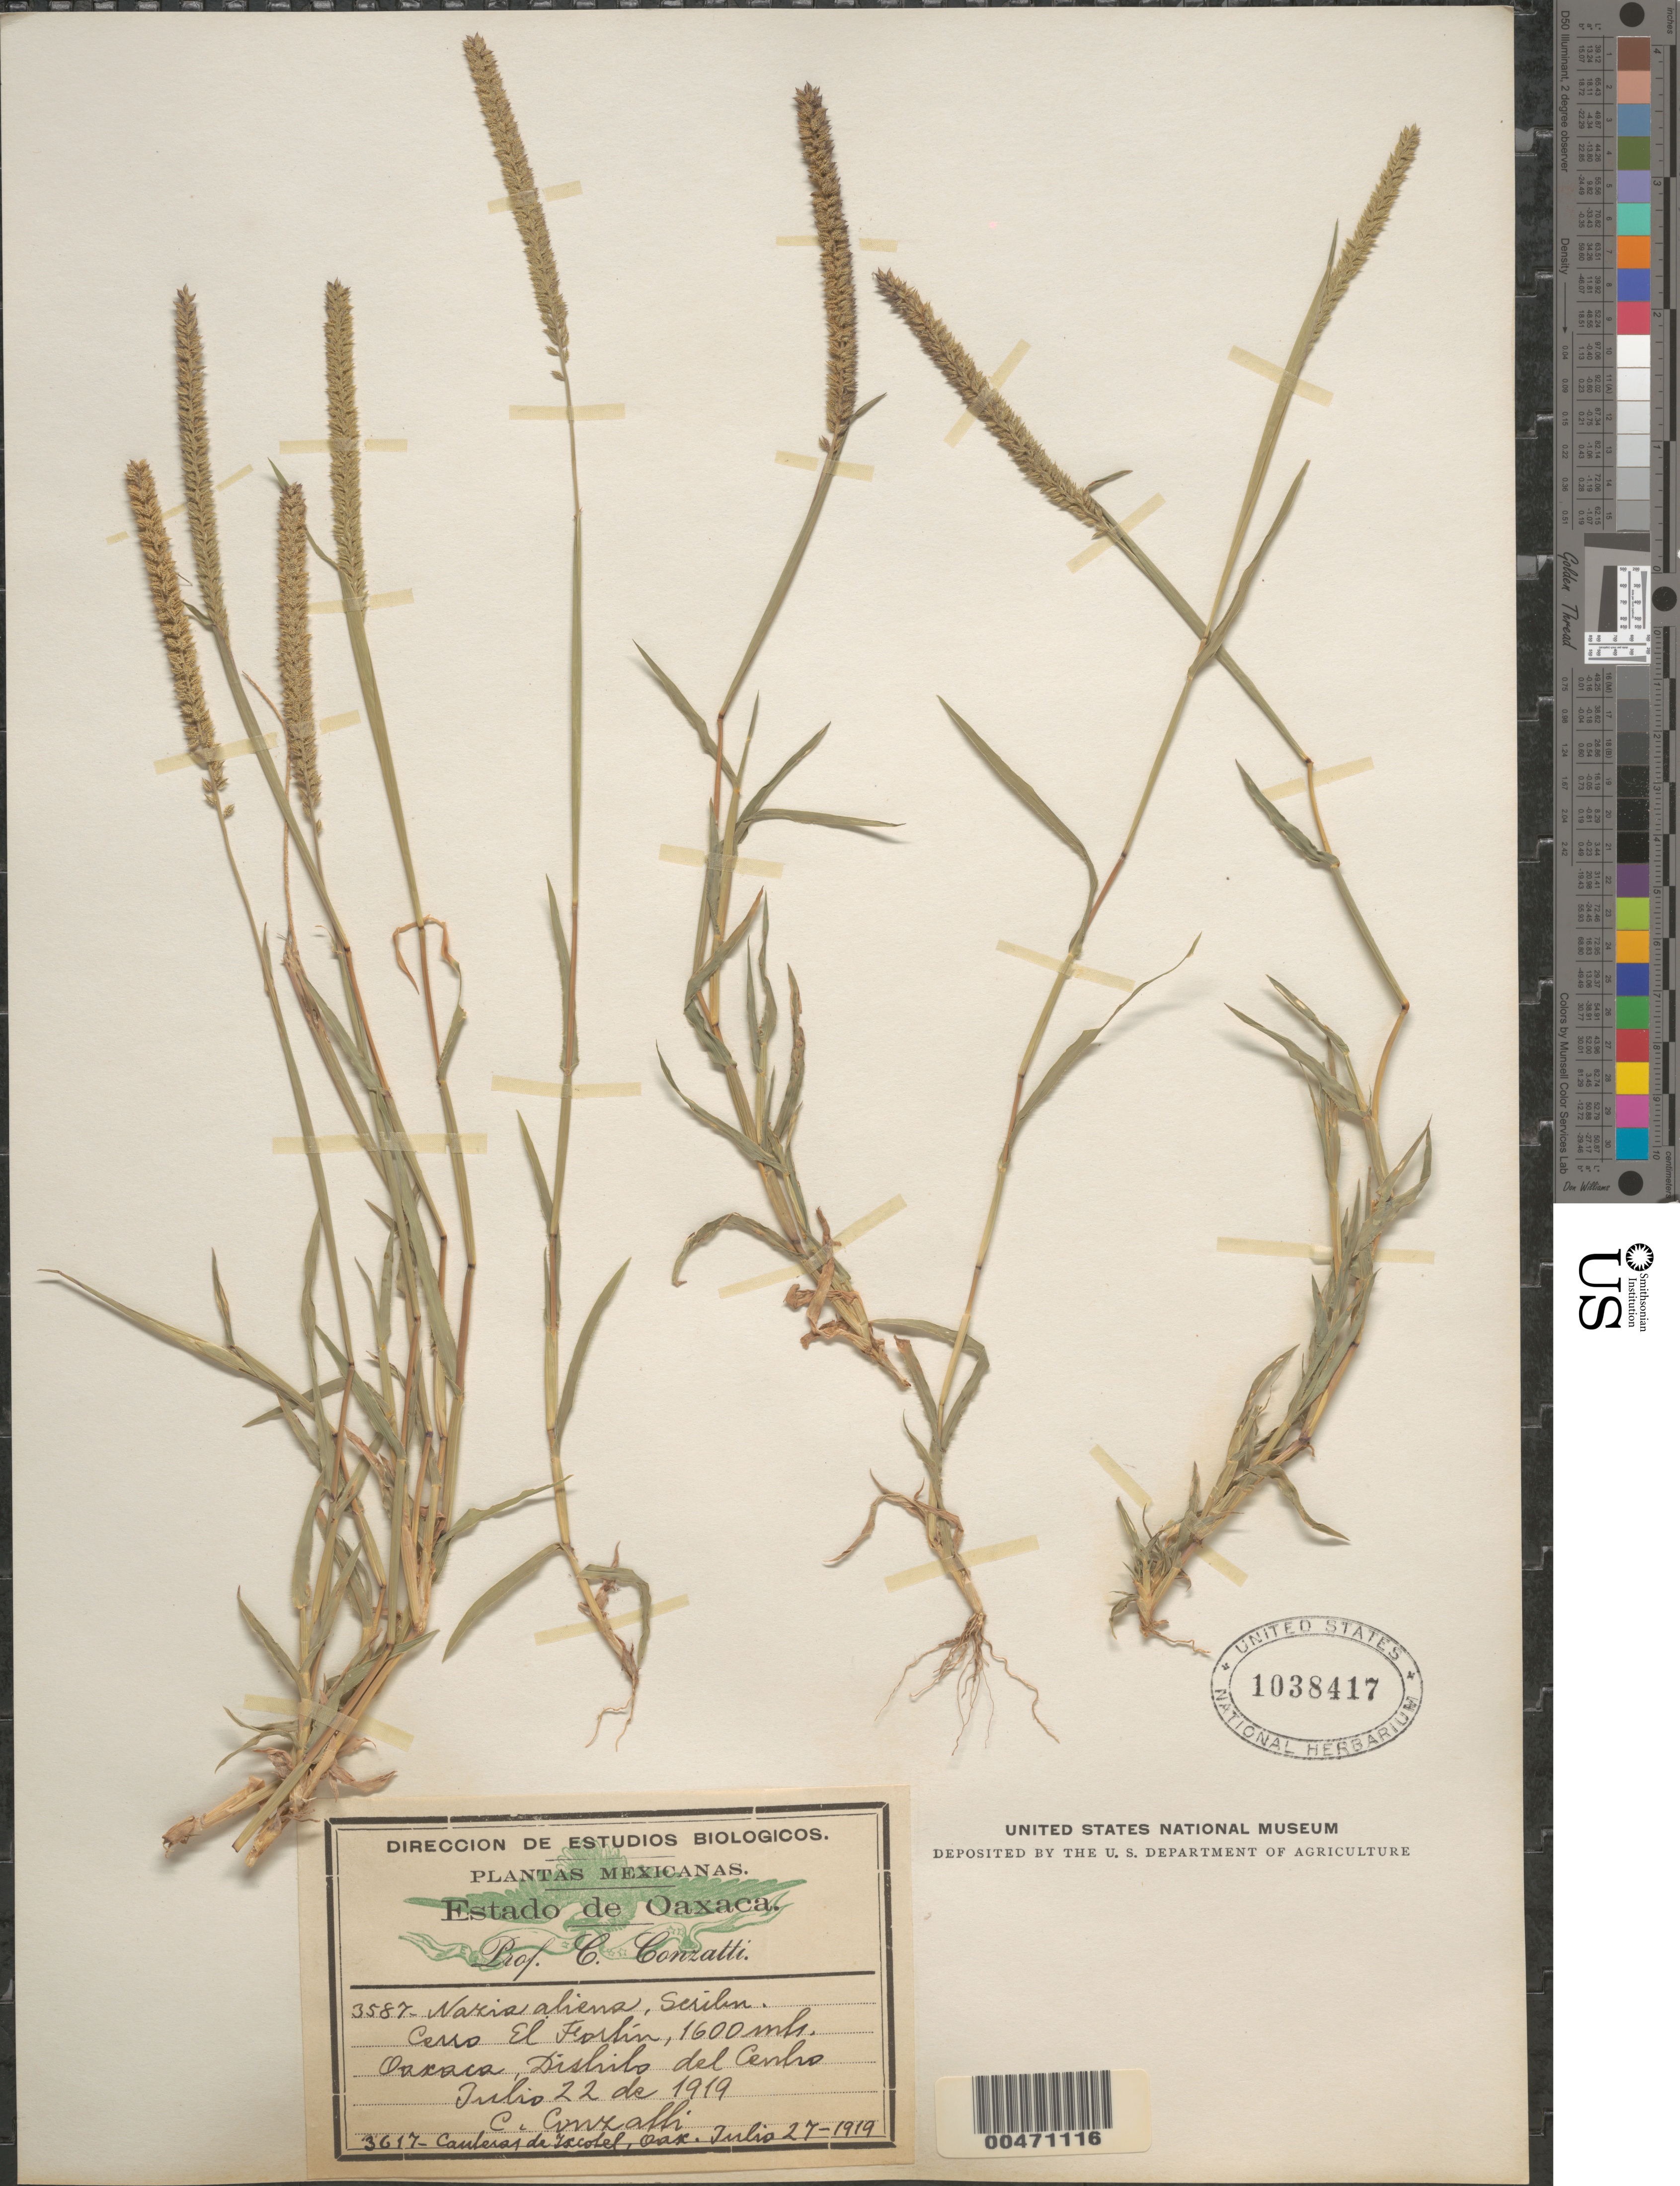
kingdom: Plantae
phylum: Tracheophyta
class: Liliopsida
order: Poales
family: Poaceae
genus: Tragus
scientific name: Tragus berteronianus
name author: Schult.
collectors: C. Conzatti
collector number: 3587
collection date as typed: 22 Jul 1919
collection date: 1919-07-22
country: Mexico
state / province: Oaxaca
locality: Cerro El Fortin, Centro Dist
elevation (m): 1600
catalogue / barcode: US 1038417